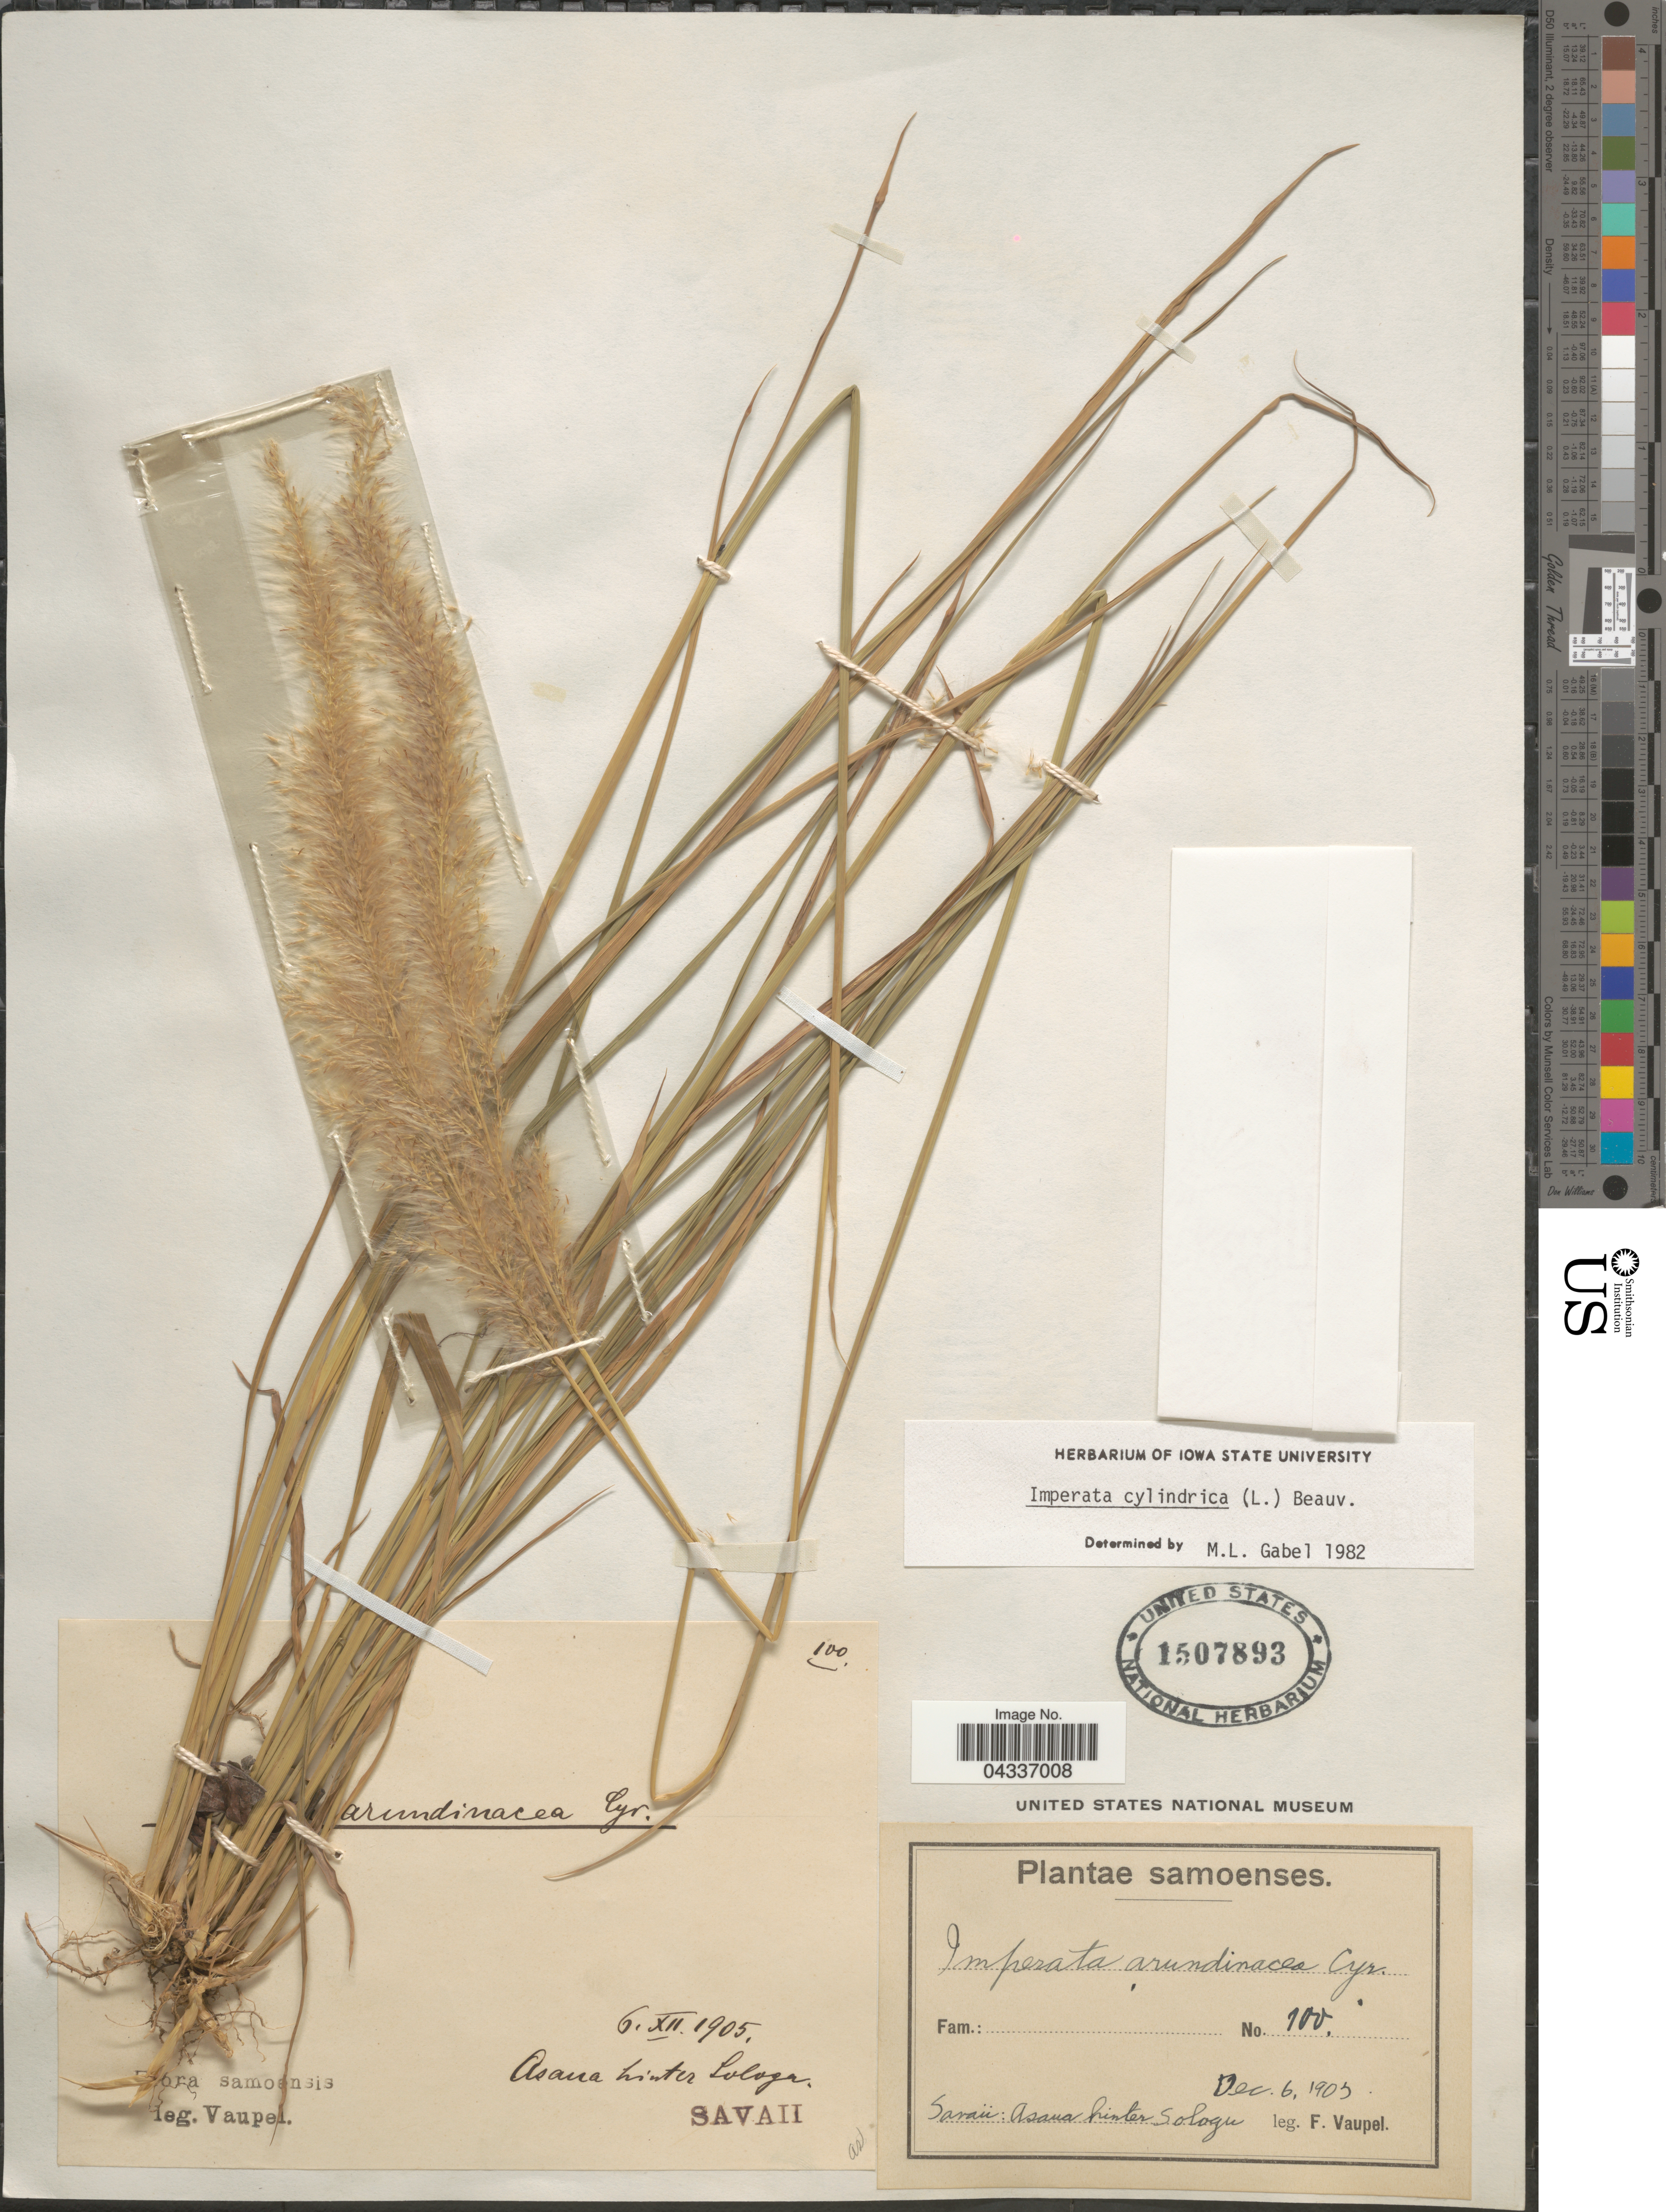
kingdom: Plantae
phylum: Tracheophyta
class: Liliopsida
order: Poales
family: Poaceae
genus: Imperata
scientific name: Imperata cylindrica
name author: (L.) P. Beauv.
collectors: F. Vaupel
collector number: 100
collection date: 1905-12-06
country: Samoa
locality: Samoenses. Savaii: Asana hinter Sologu.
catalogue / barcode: US 1507893